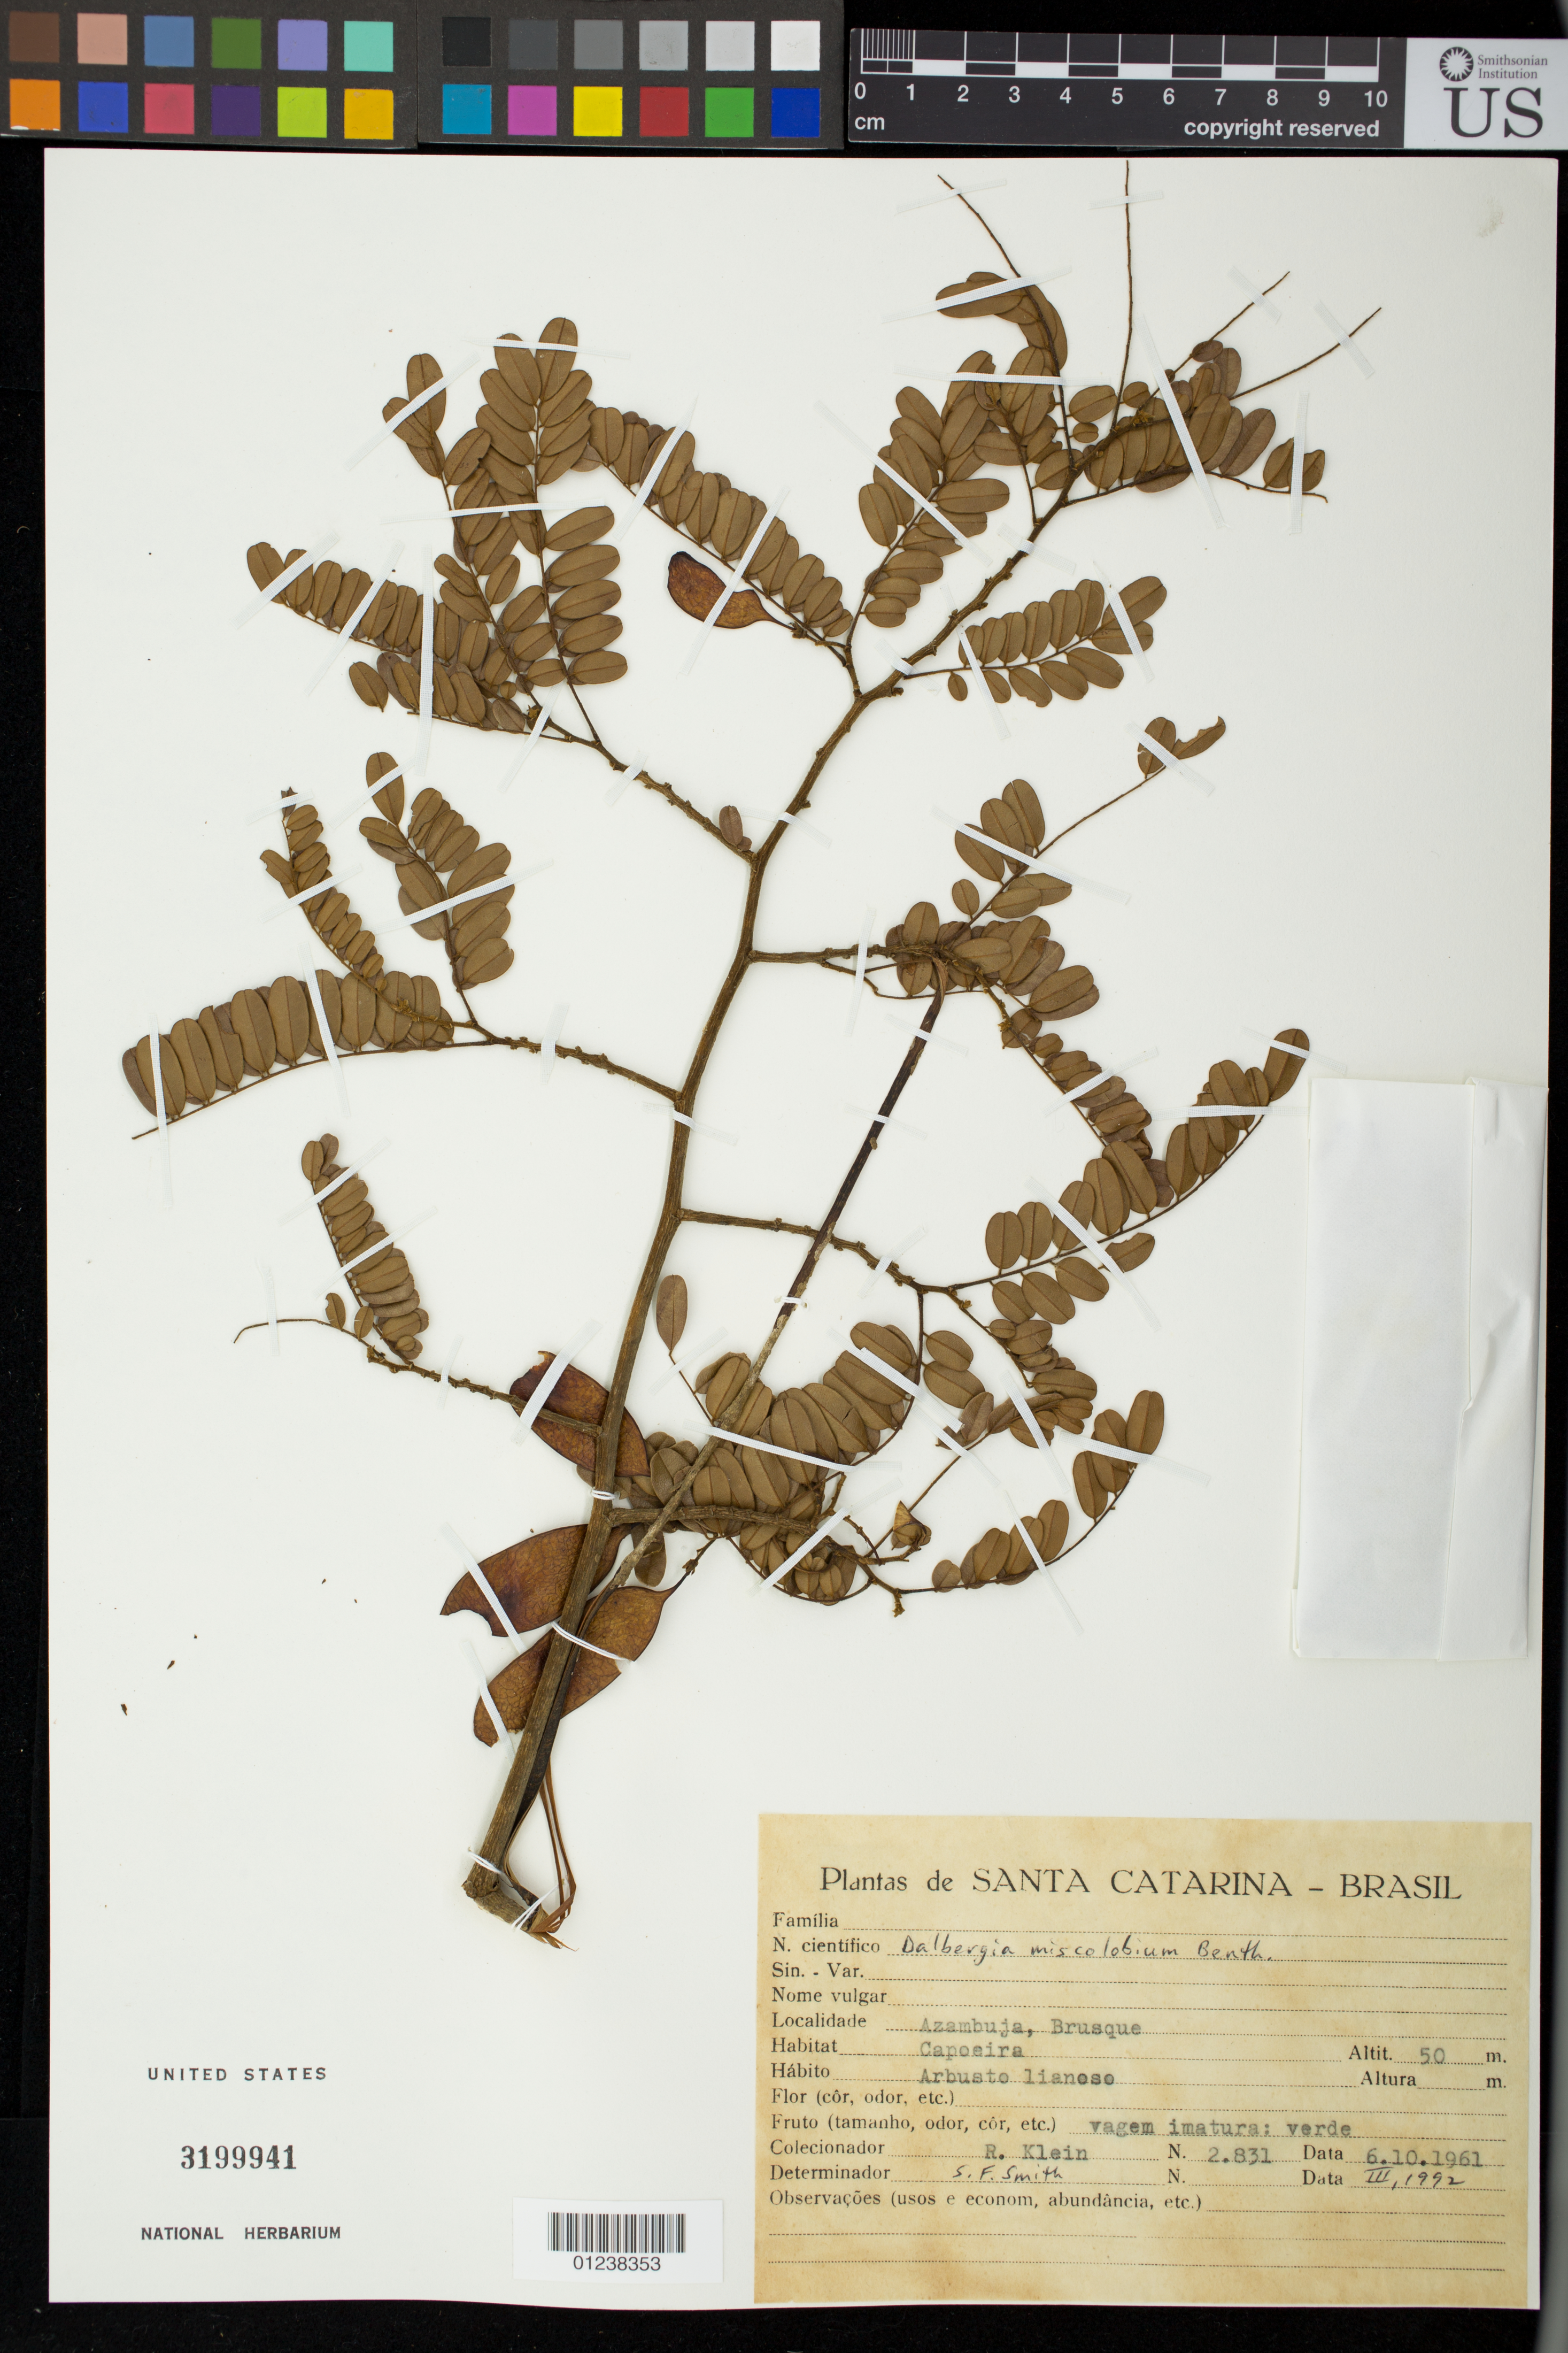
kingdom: Plantae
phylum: Tracheophyta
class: Magnoliopsida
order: Fabales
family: Fabaceae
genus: Dalbergia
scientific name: Dalbergia miscolobium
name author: Benth.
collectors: R. Klein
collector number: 2.831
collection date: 1961-10-06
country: Brazil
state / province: Santa Catarina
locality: Azambuja, Brusque, Capoeira arbusto lianoso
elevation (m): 50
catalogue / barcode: US 3199941